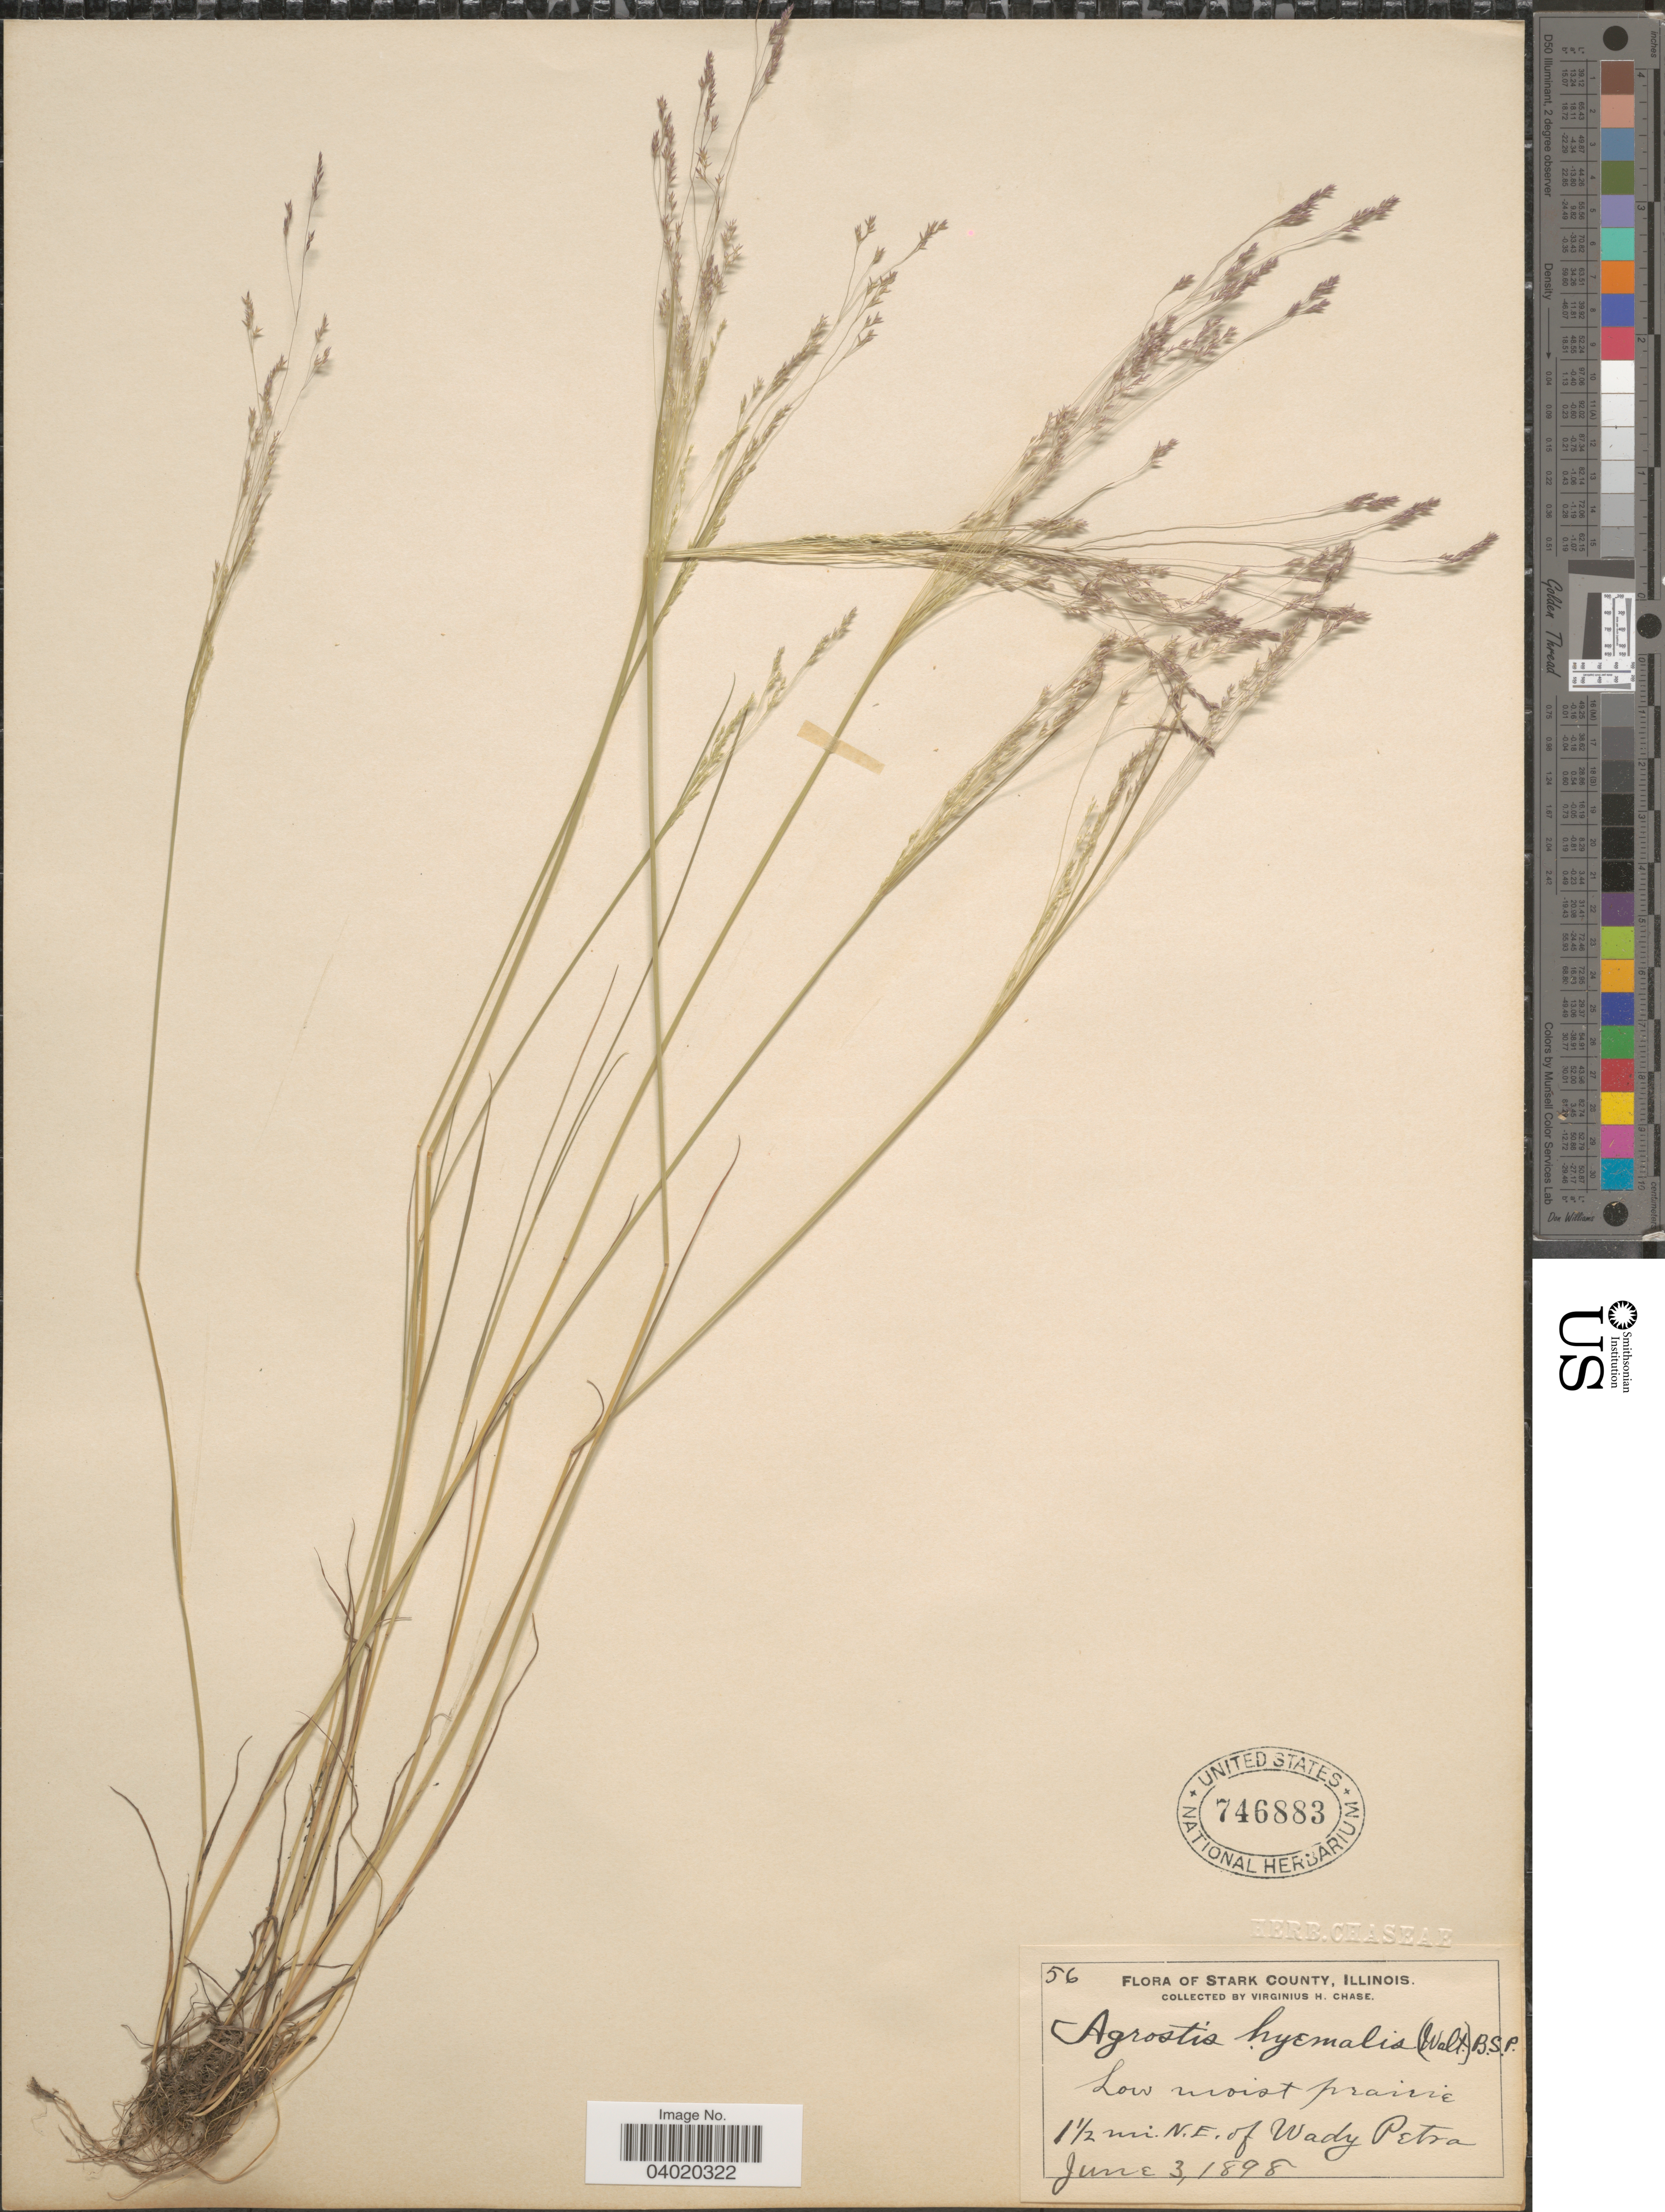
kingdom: Plantae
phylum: Tracheophyta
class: Liliopsida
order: Poales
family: Poaceae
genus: Agrostis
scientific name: Agrostis hyemalis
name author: (Walter) Britton et al.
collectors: V. H. Chase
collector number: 56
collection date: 1898-06-03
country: United States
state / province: Illinois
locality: Stark County. 1½ mi. N.E. of Wady Petra.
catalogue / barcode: US 746883